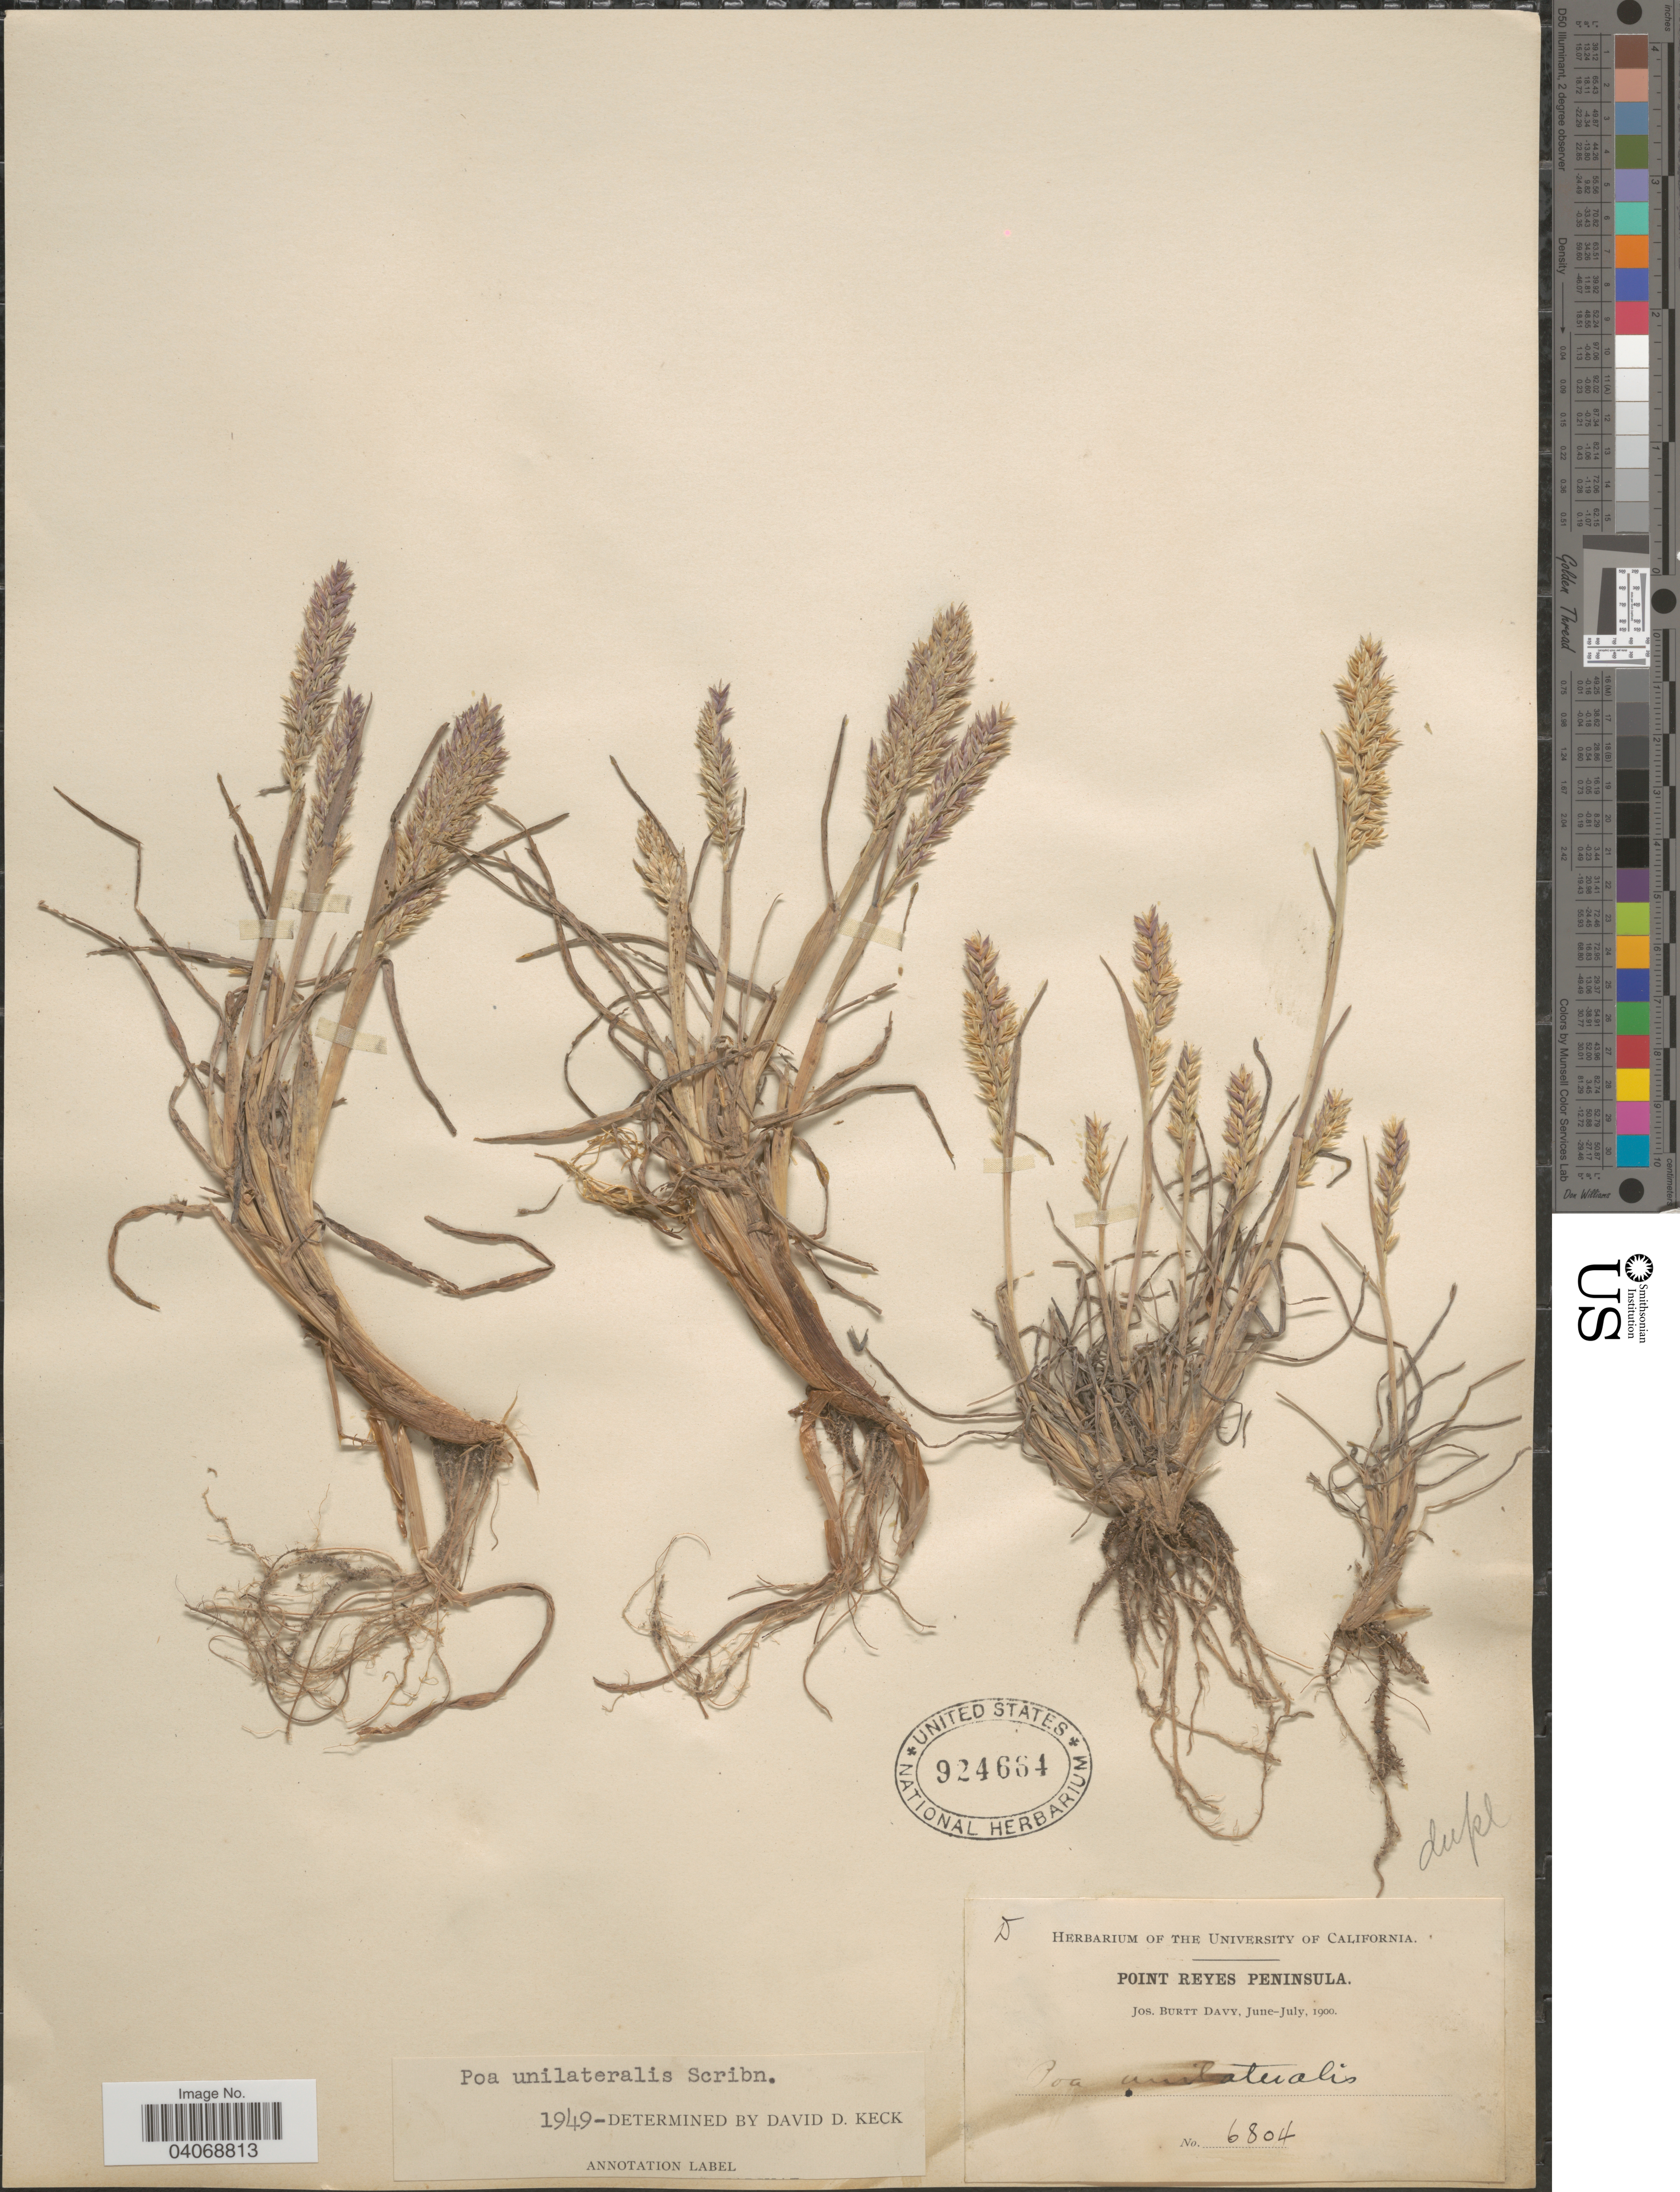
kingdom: Plantae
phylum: Tracheophyta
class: Liliopsida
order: Poales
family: Poaceae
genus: Poa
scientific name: Poa unilateralis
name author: Scribn. ex Vasey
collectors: J. Burtt Davy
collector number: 6804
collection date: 1900-06/1900-07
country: United States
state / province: California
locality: Point Reyes Peninsula.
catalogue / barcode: US 924664